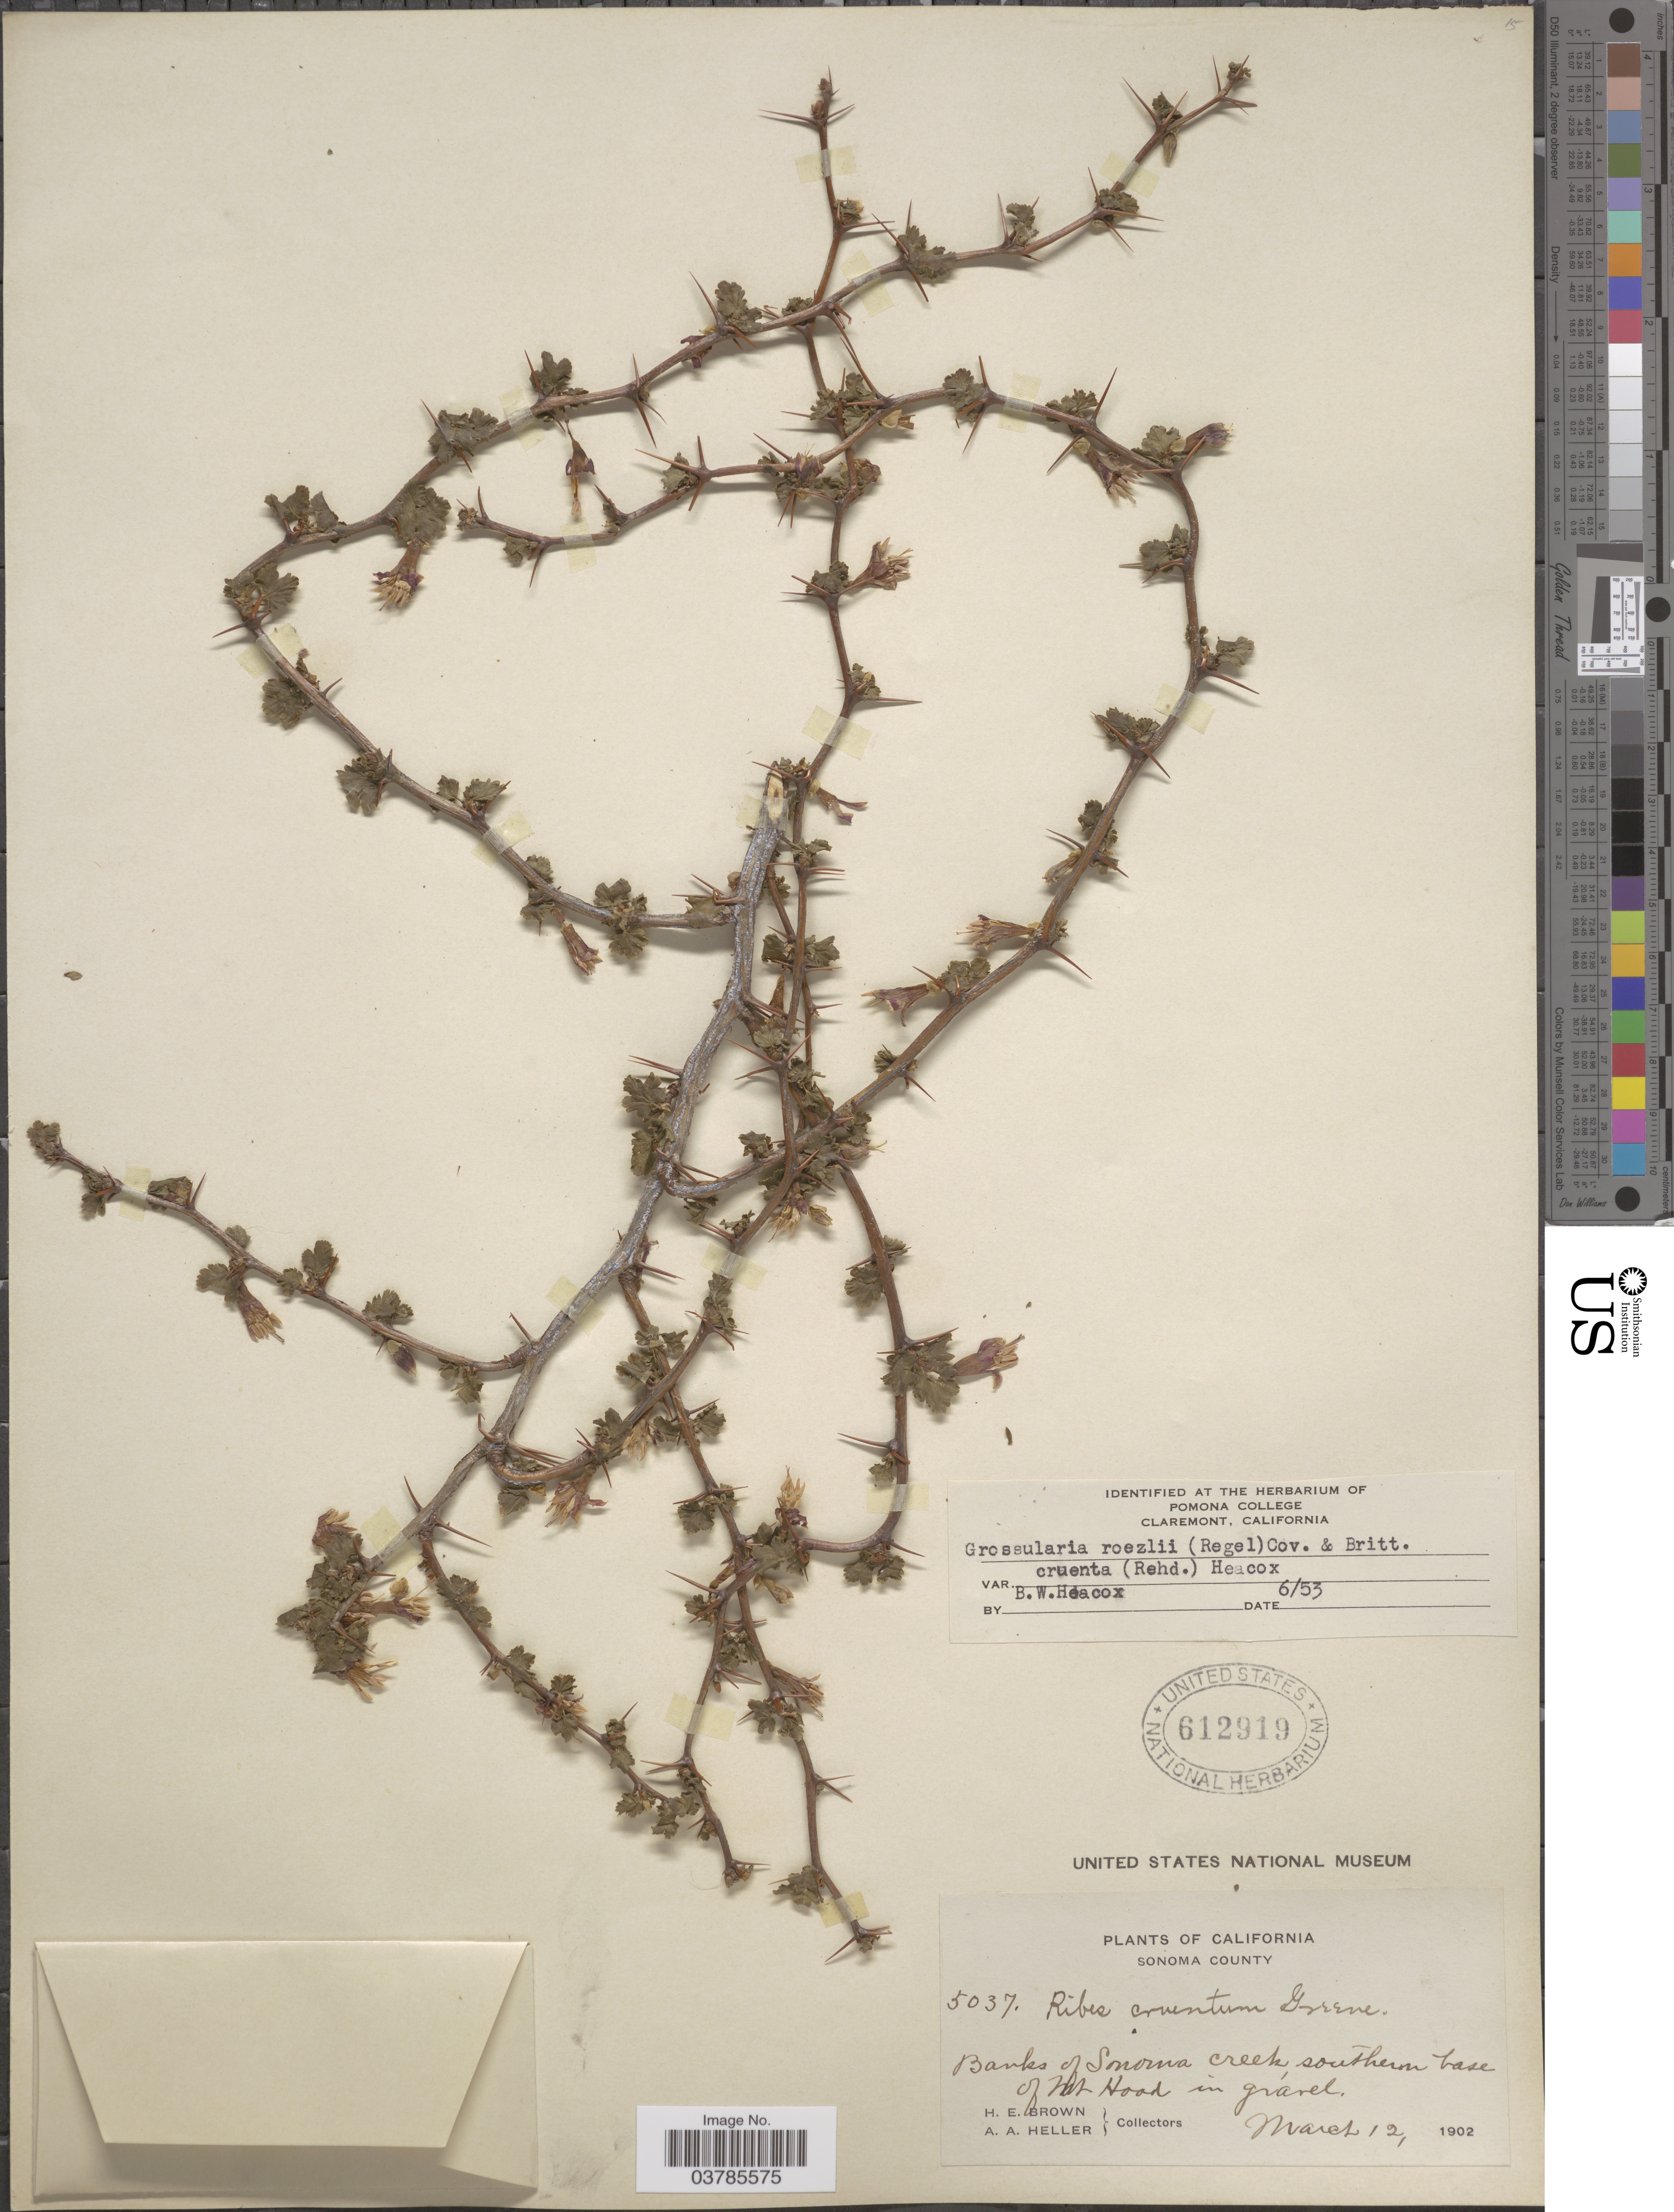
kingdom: Plantae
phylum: Tracheophyta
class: Magnoliopsida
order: Saxifragales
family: Grossulariaceae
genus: Ribes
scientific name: Ribes roezlii var. cruentum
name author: (Greene) Rehder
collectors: H. E. Brown & A. A. Heller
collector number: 5037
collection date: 1902-03-12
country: United States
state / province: California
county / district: Sonoma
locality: Sonoma County. Banks of Sonoma Creek, southern base of Mt Hood in gravel.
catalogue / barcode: US 612919